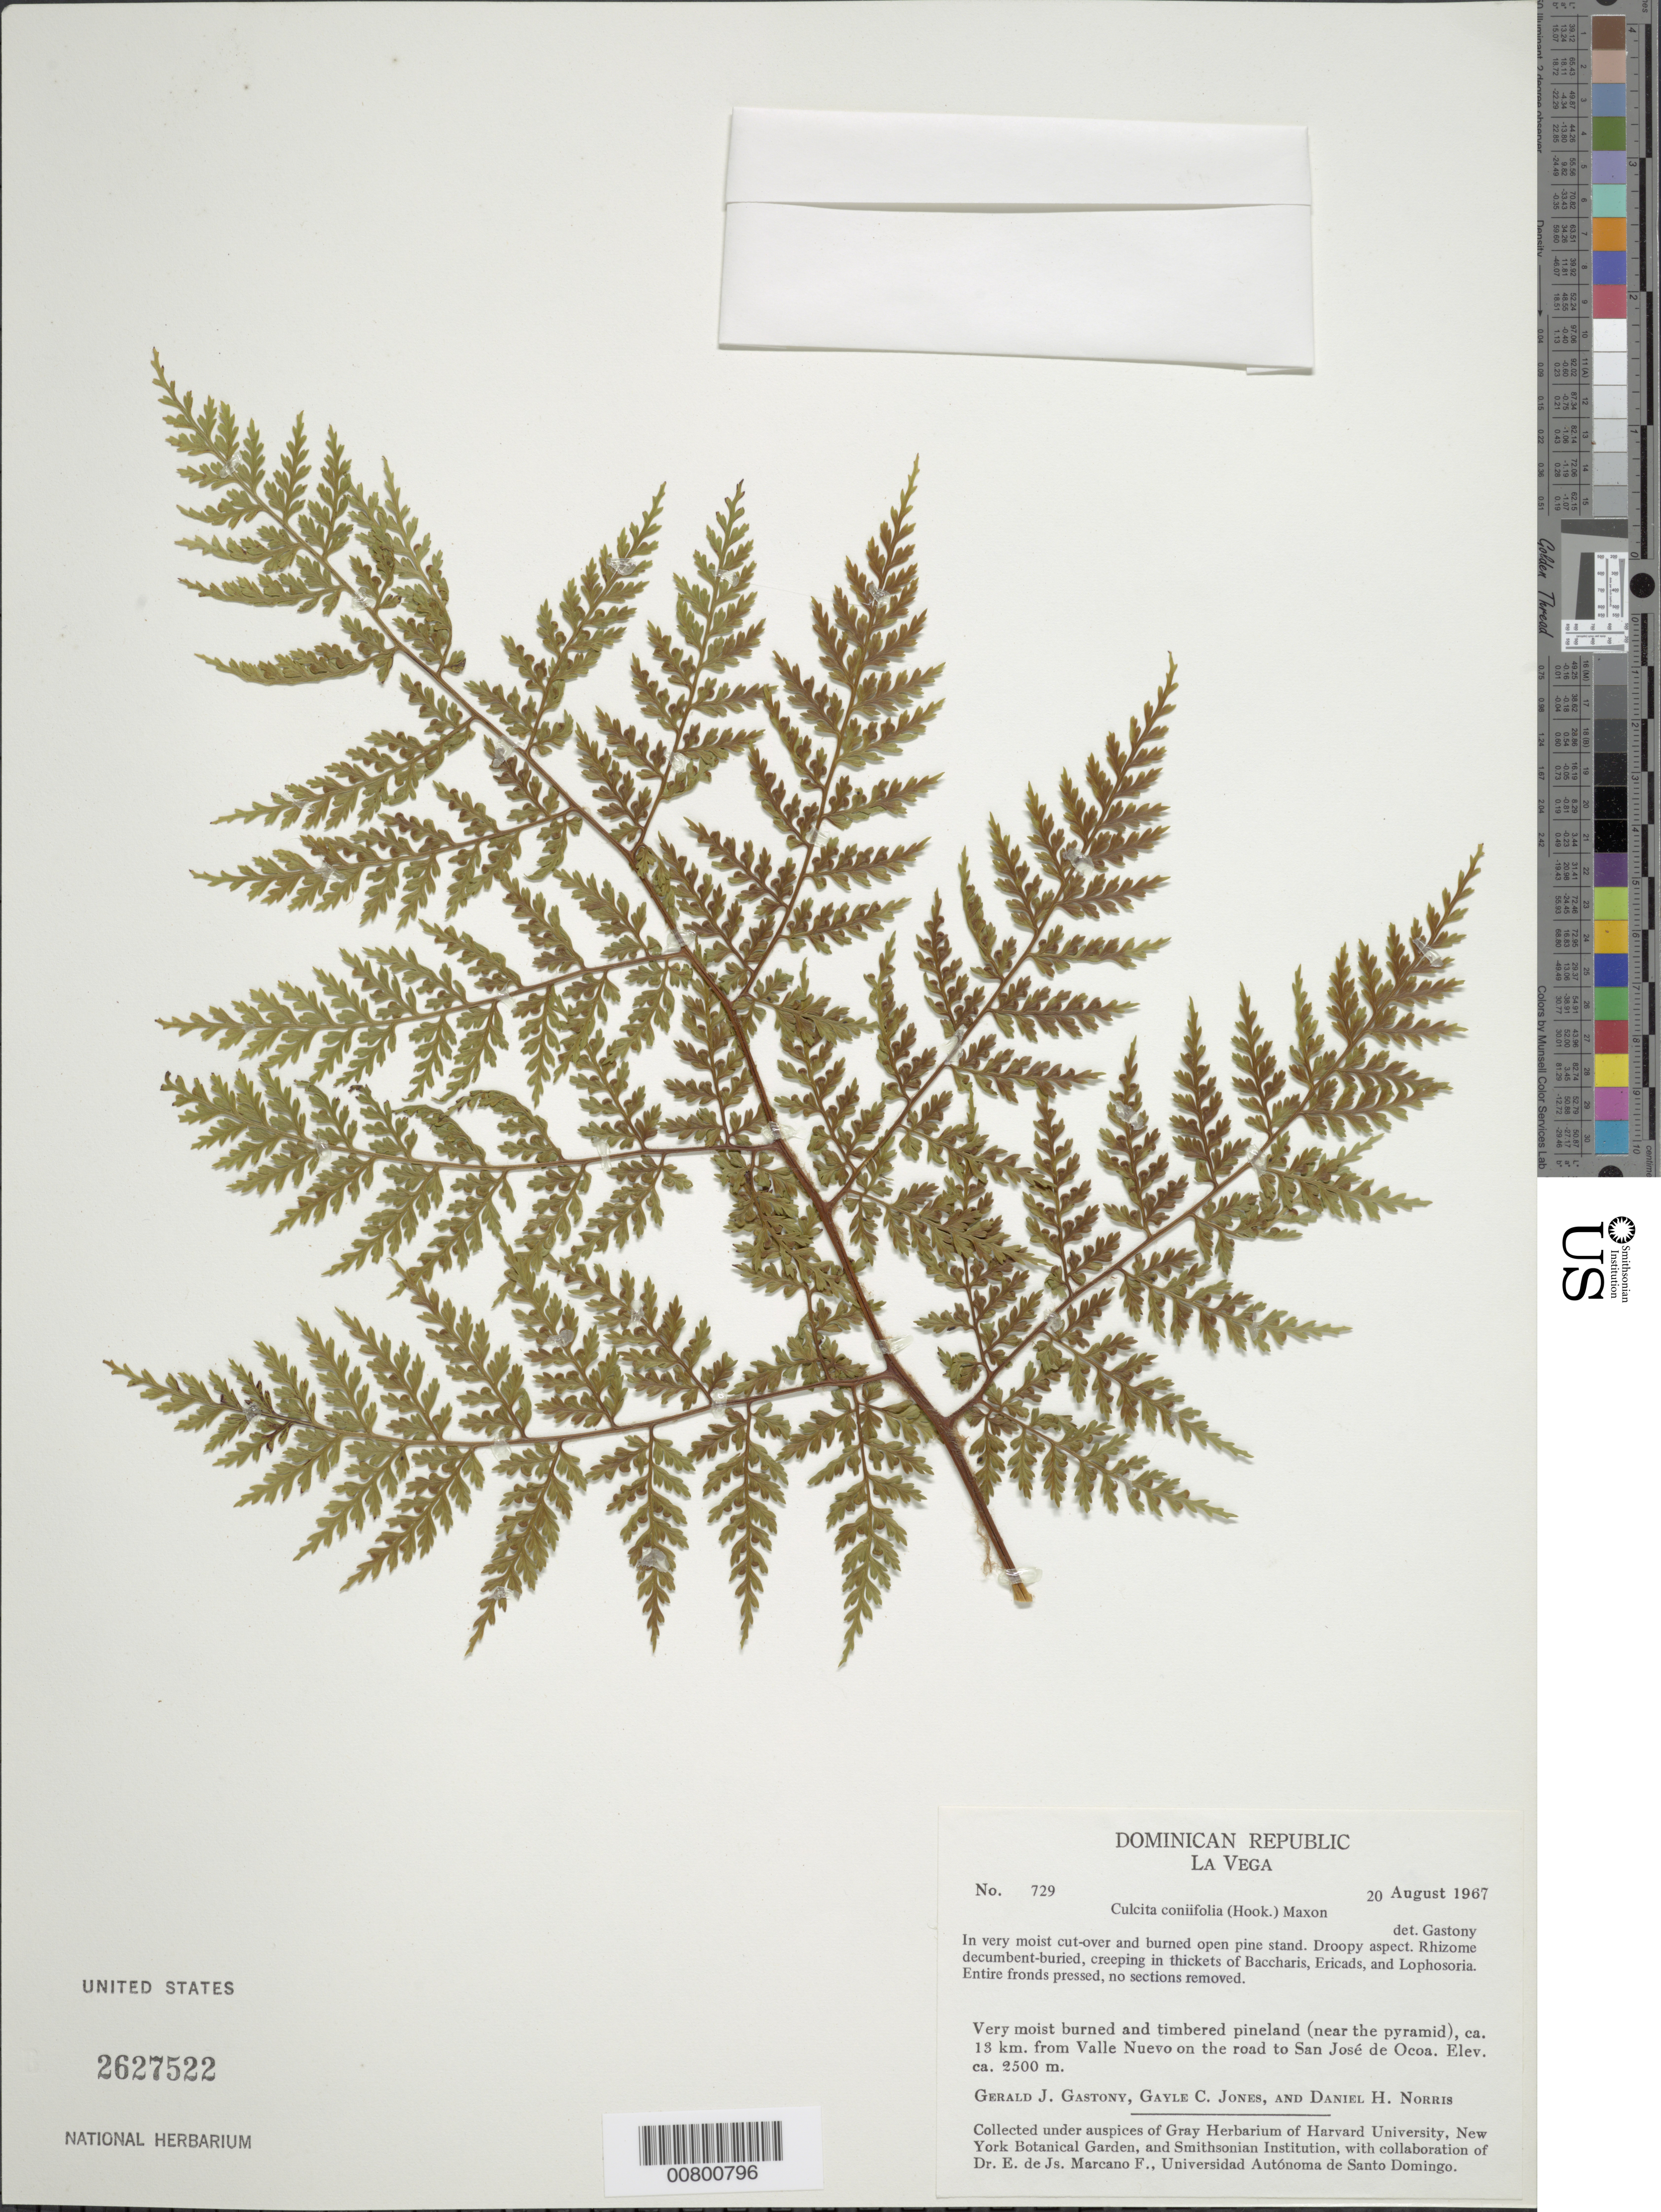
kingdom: Plantae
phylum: Tracheophyta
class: Polypodiopsida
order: Cyatheales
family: Culcitaceae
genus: Culcita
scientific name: Culcita coniifolia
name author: (Hook.) Maxon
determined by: Gastony, Gerald J.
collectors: G. Gastony, G. C. Jones & D. H. Norris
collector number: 729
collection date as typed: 20 Aug 1967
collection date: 1967-08-20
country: Dominican Republic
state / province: La Vega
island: Hispaniola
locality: Valle Nuevo, 13 km along road to San José de Ocoa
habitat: Very moist cut-over and burned open pine stand, creeping in thickets of Baccharis, Ericads, Lophosoria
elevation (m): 2500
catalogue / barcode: US 2627522